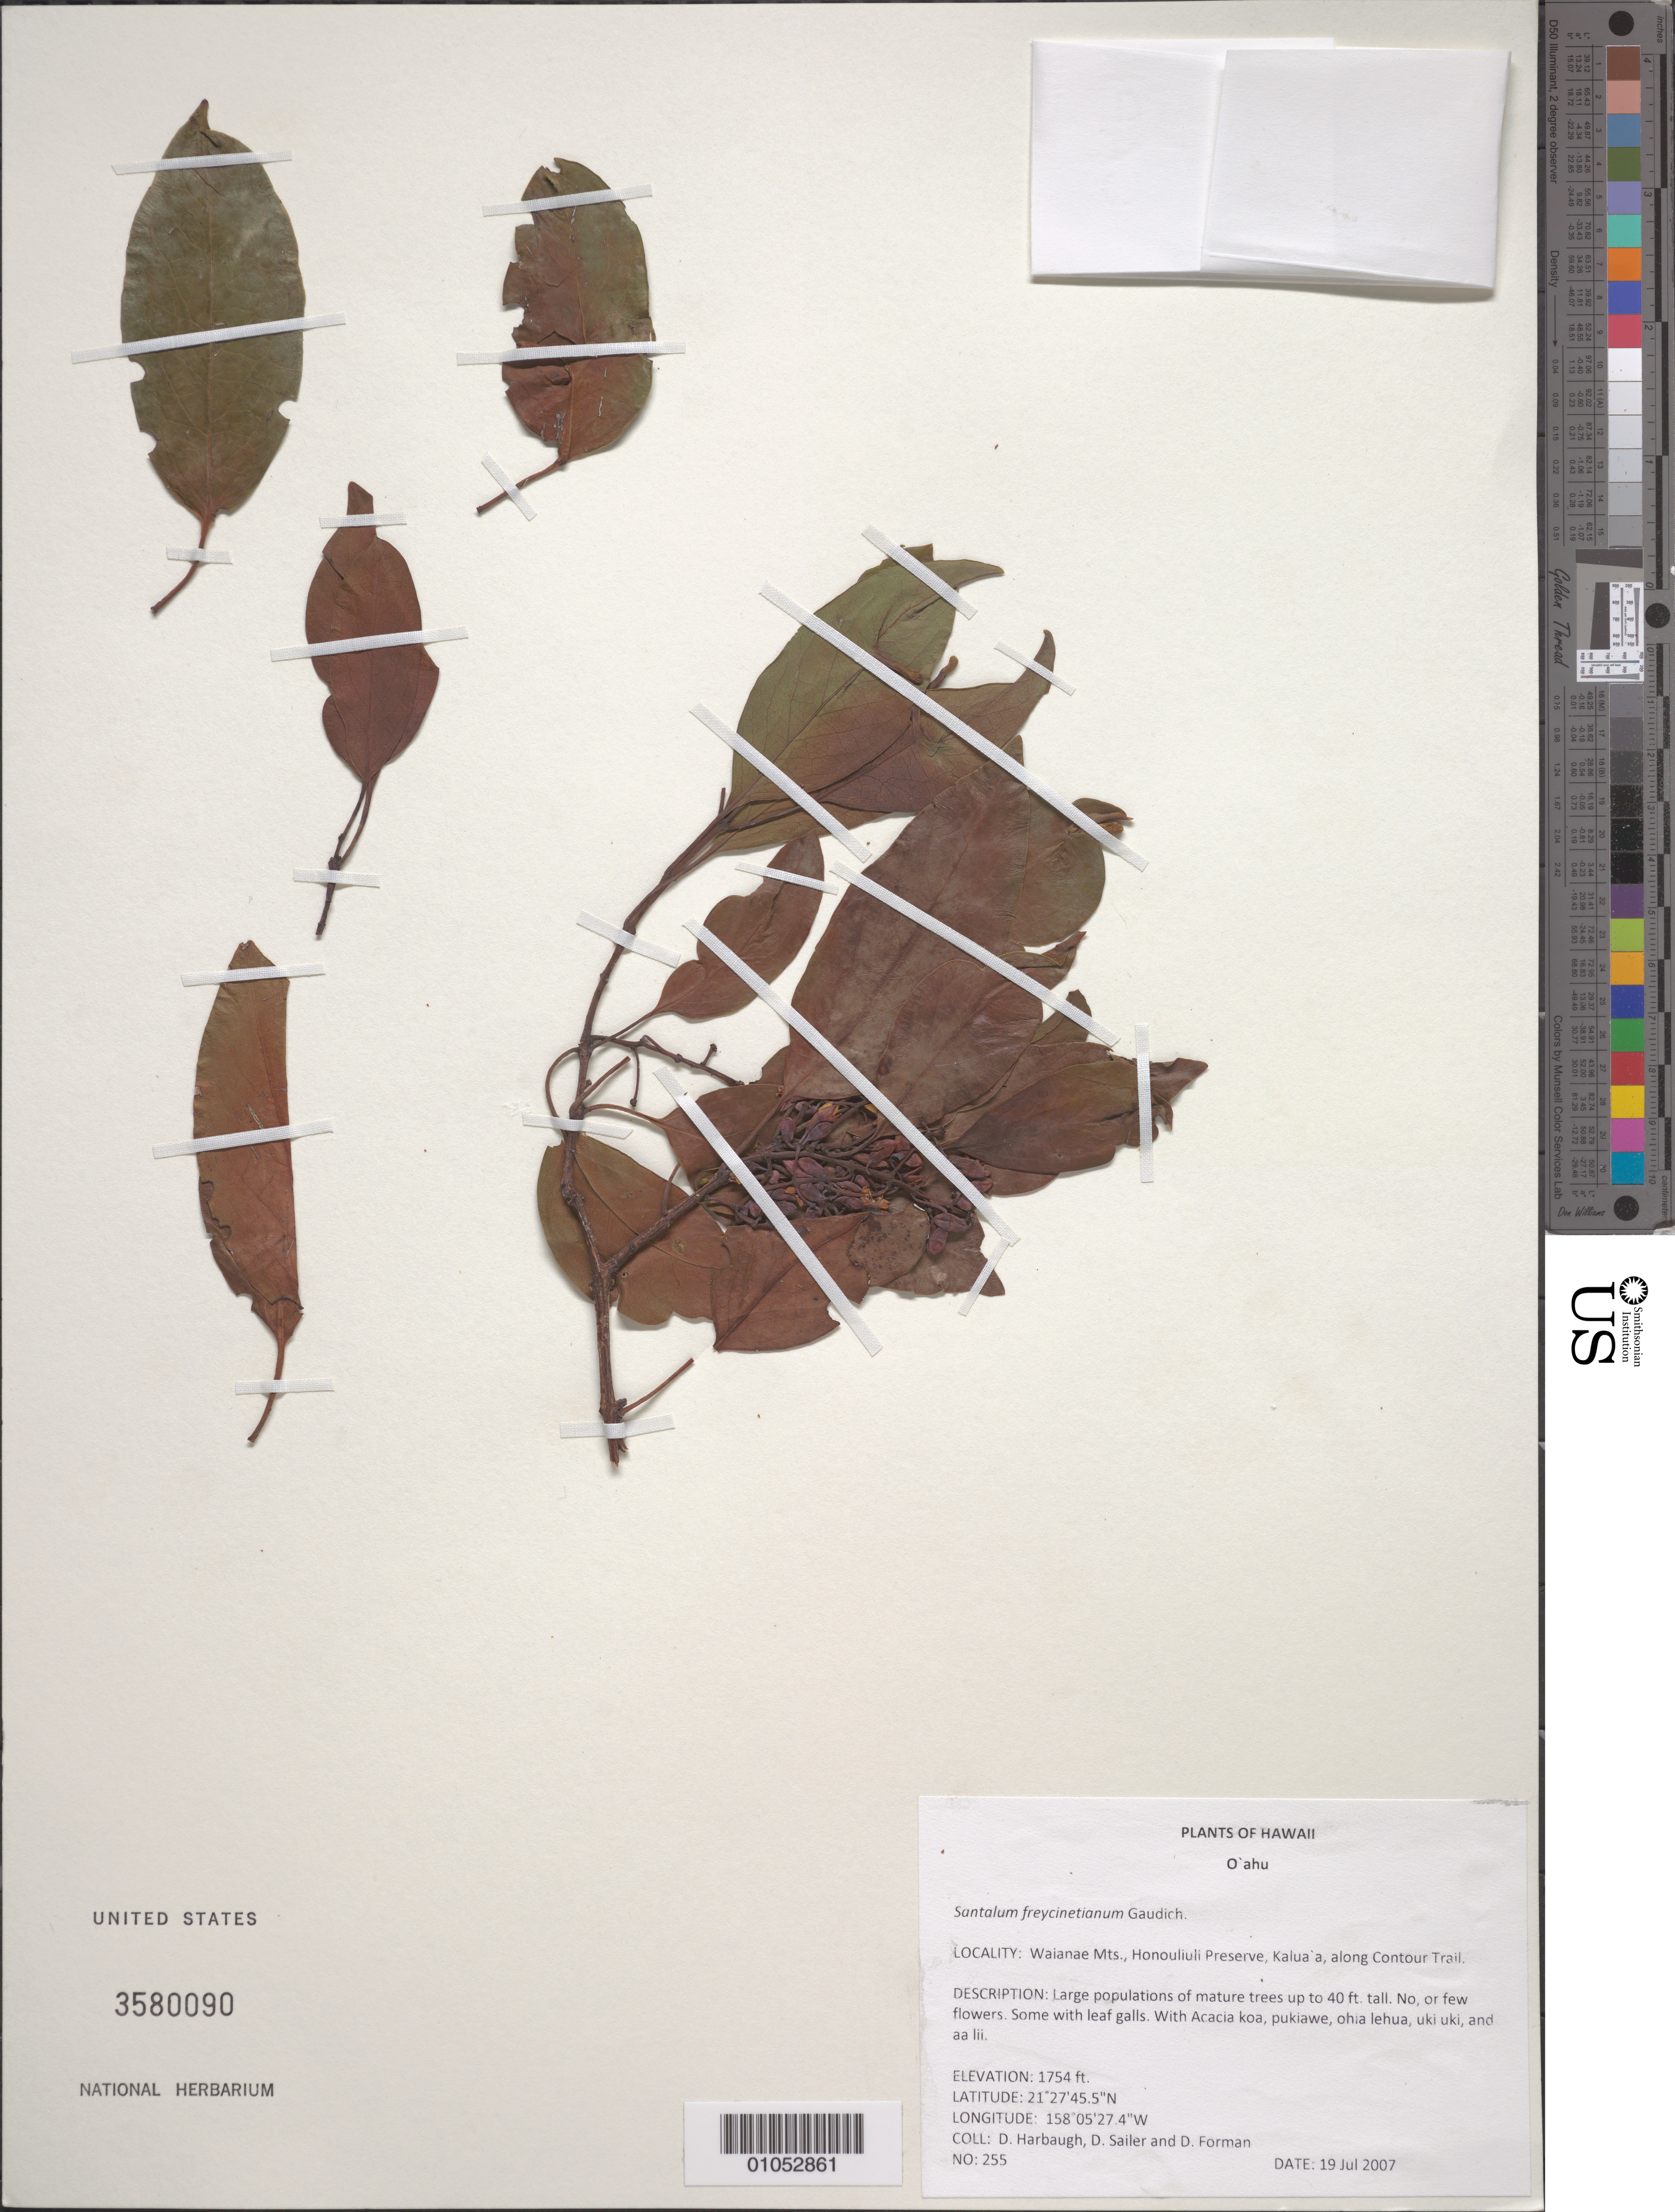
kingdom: Plantae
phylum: Tracheophyta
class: Magnoliopsida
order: Santalales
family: Santalaceae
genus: Santalum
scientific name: Santalum freycinetianum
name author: Gaudich.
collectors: D. Harbaugh, D. Sailer & D. Forman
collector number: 255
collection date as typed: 19 Jul 2007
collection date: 2007-07-19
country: United States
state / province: Hawaii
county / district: Honolulu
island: Oahu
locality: Waianae Mts., Honouliuli Preserve, Kaluaa, along Contour Trail.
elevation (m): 535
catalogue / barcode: US 3580090